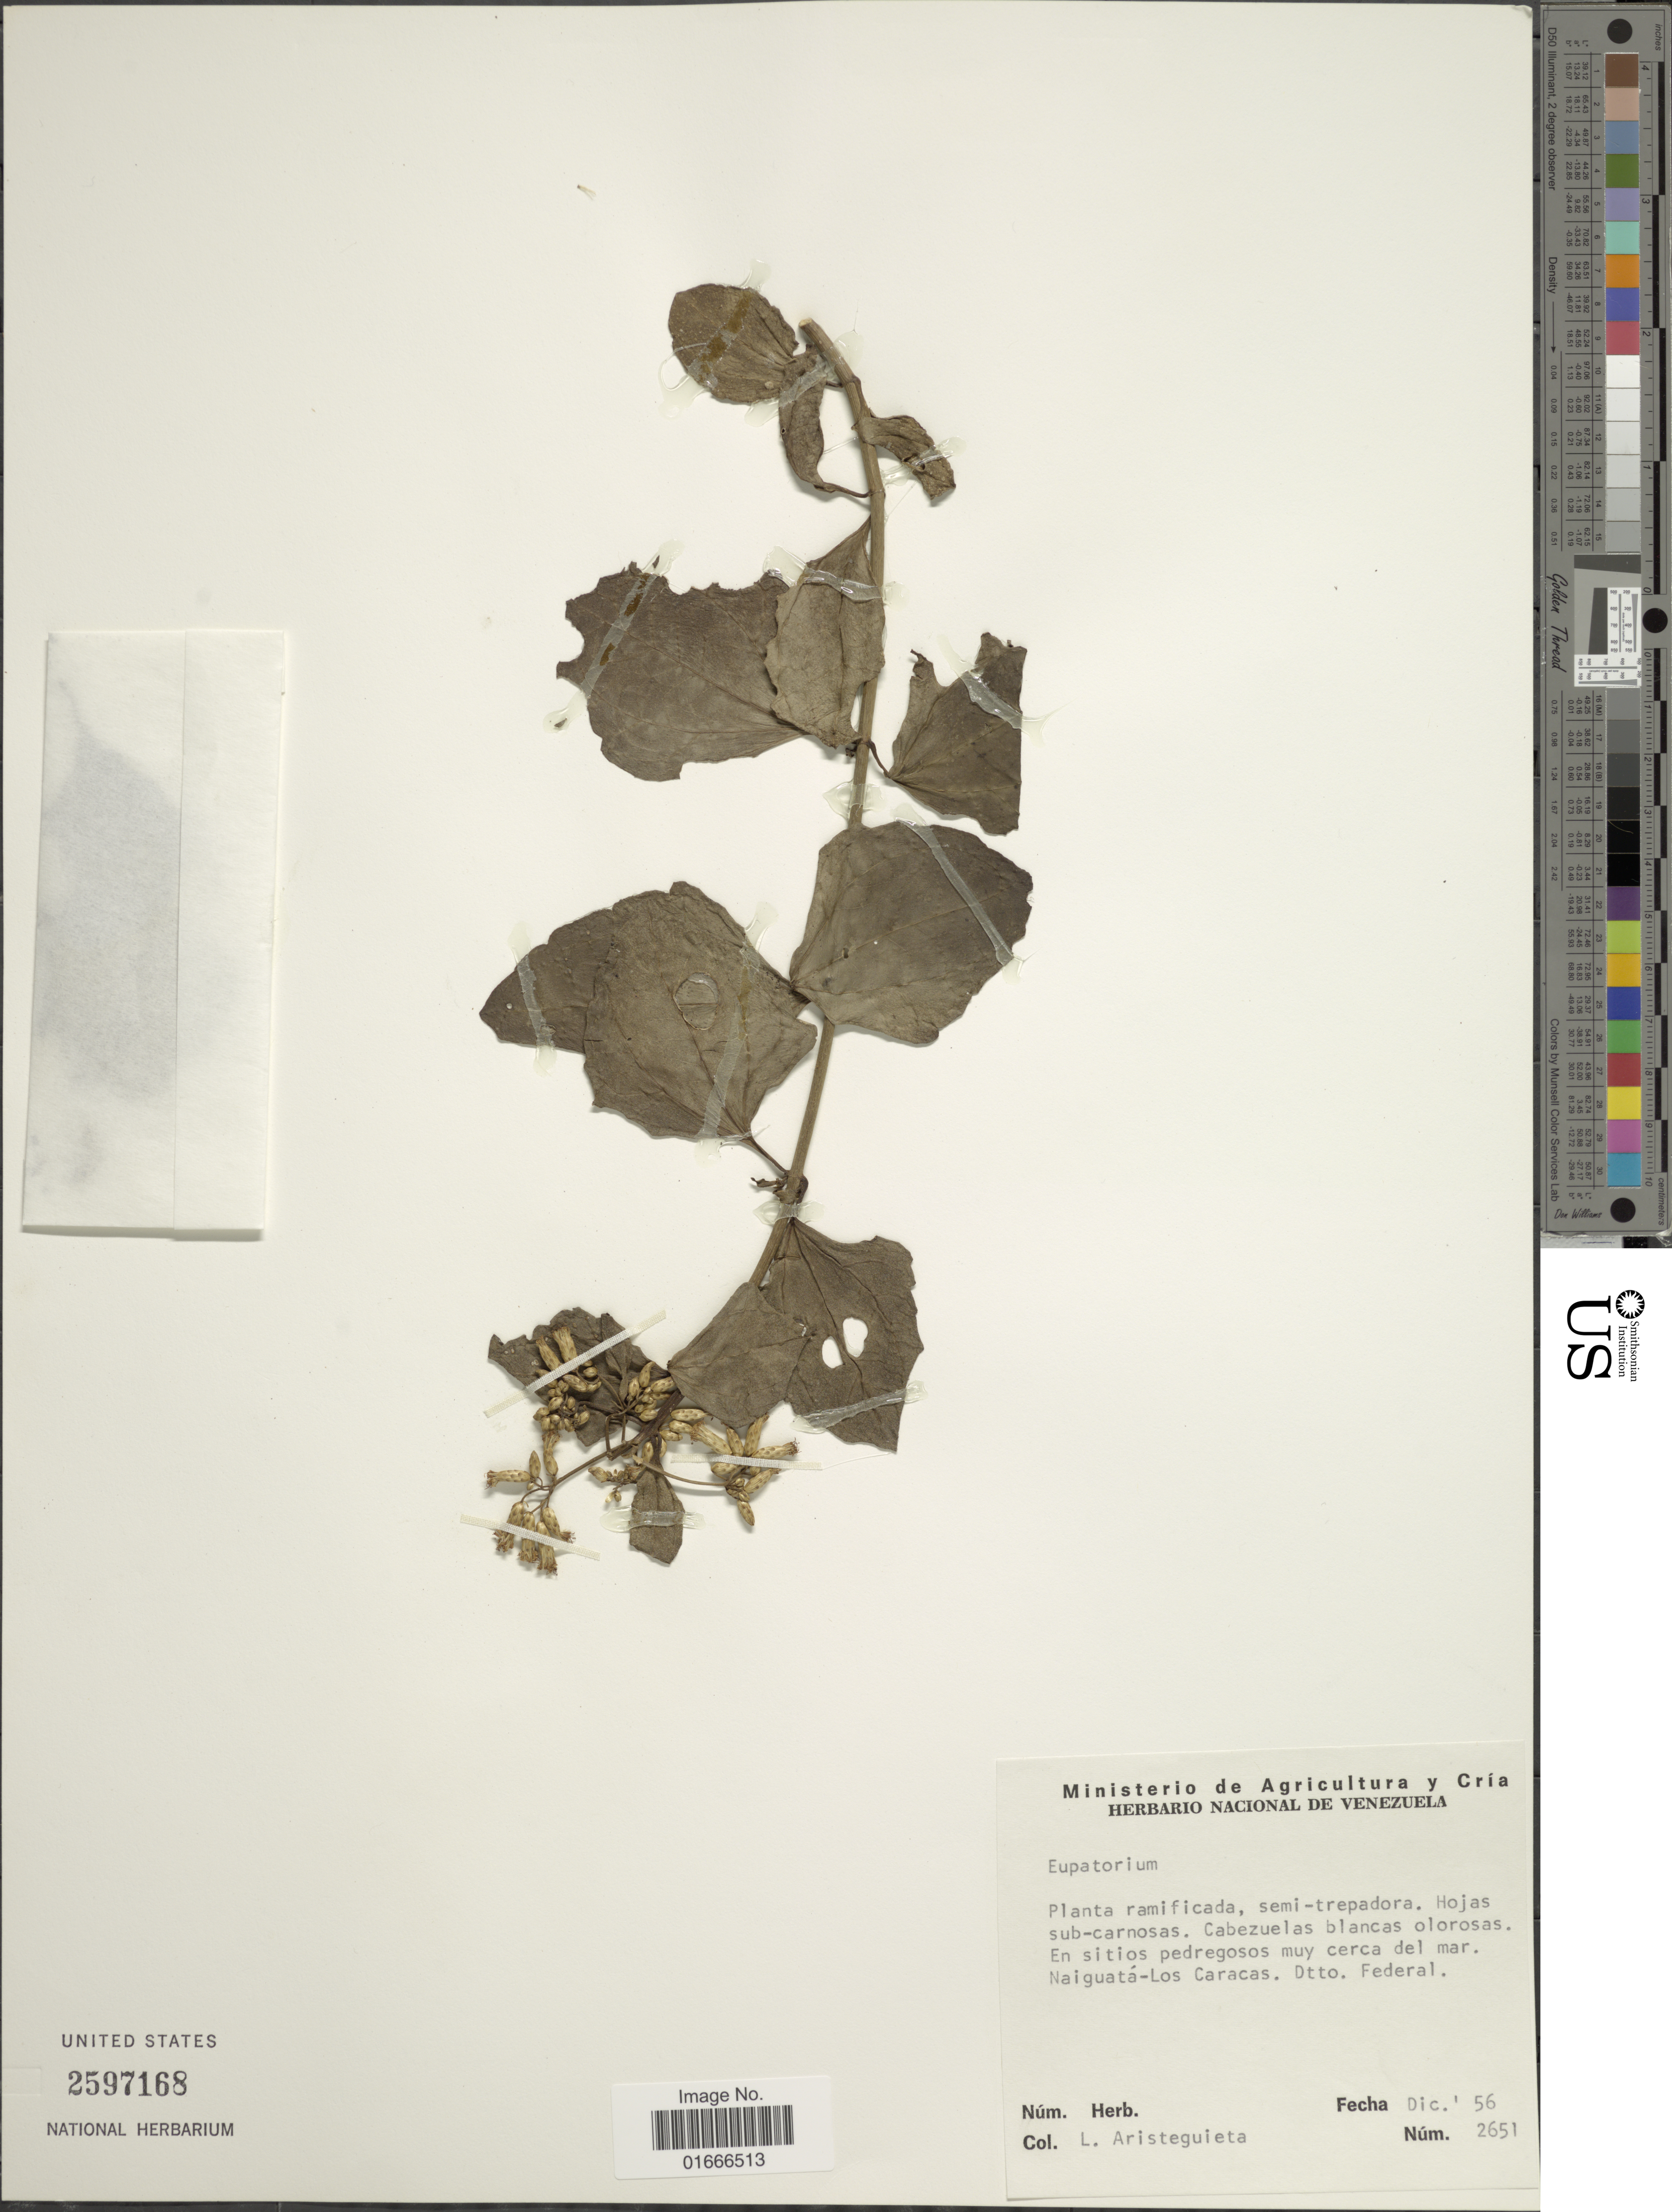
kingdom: Plantae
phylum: Tracheophyta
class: Magnoliopsida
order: Asterales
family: Asteraceae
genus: Chromolaena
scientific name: Chromolaena santanensis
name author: (Aristeg.) R.M. King & H. Rob.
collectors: L. Aristeguieta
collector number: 2651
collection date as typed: Transcribed d/m/y: /12/56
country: Venezuela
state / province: Vargas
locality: Naiguata-Los Caracas, Dtto. Federal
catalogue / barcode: US 2597168